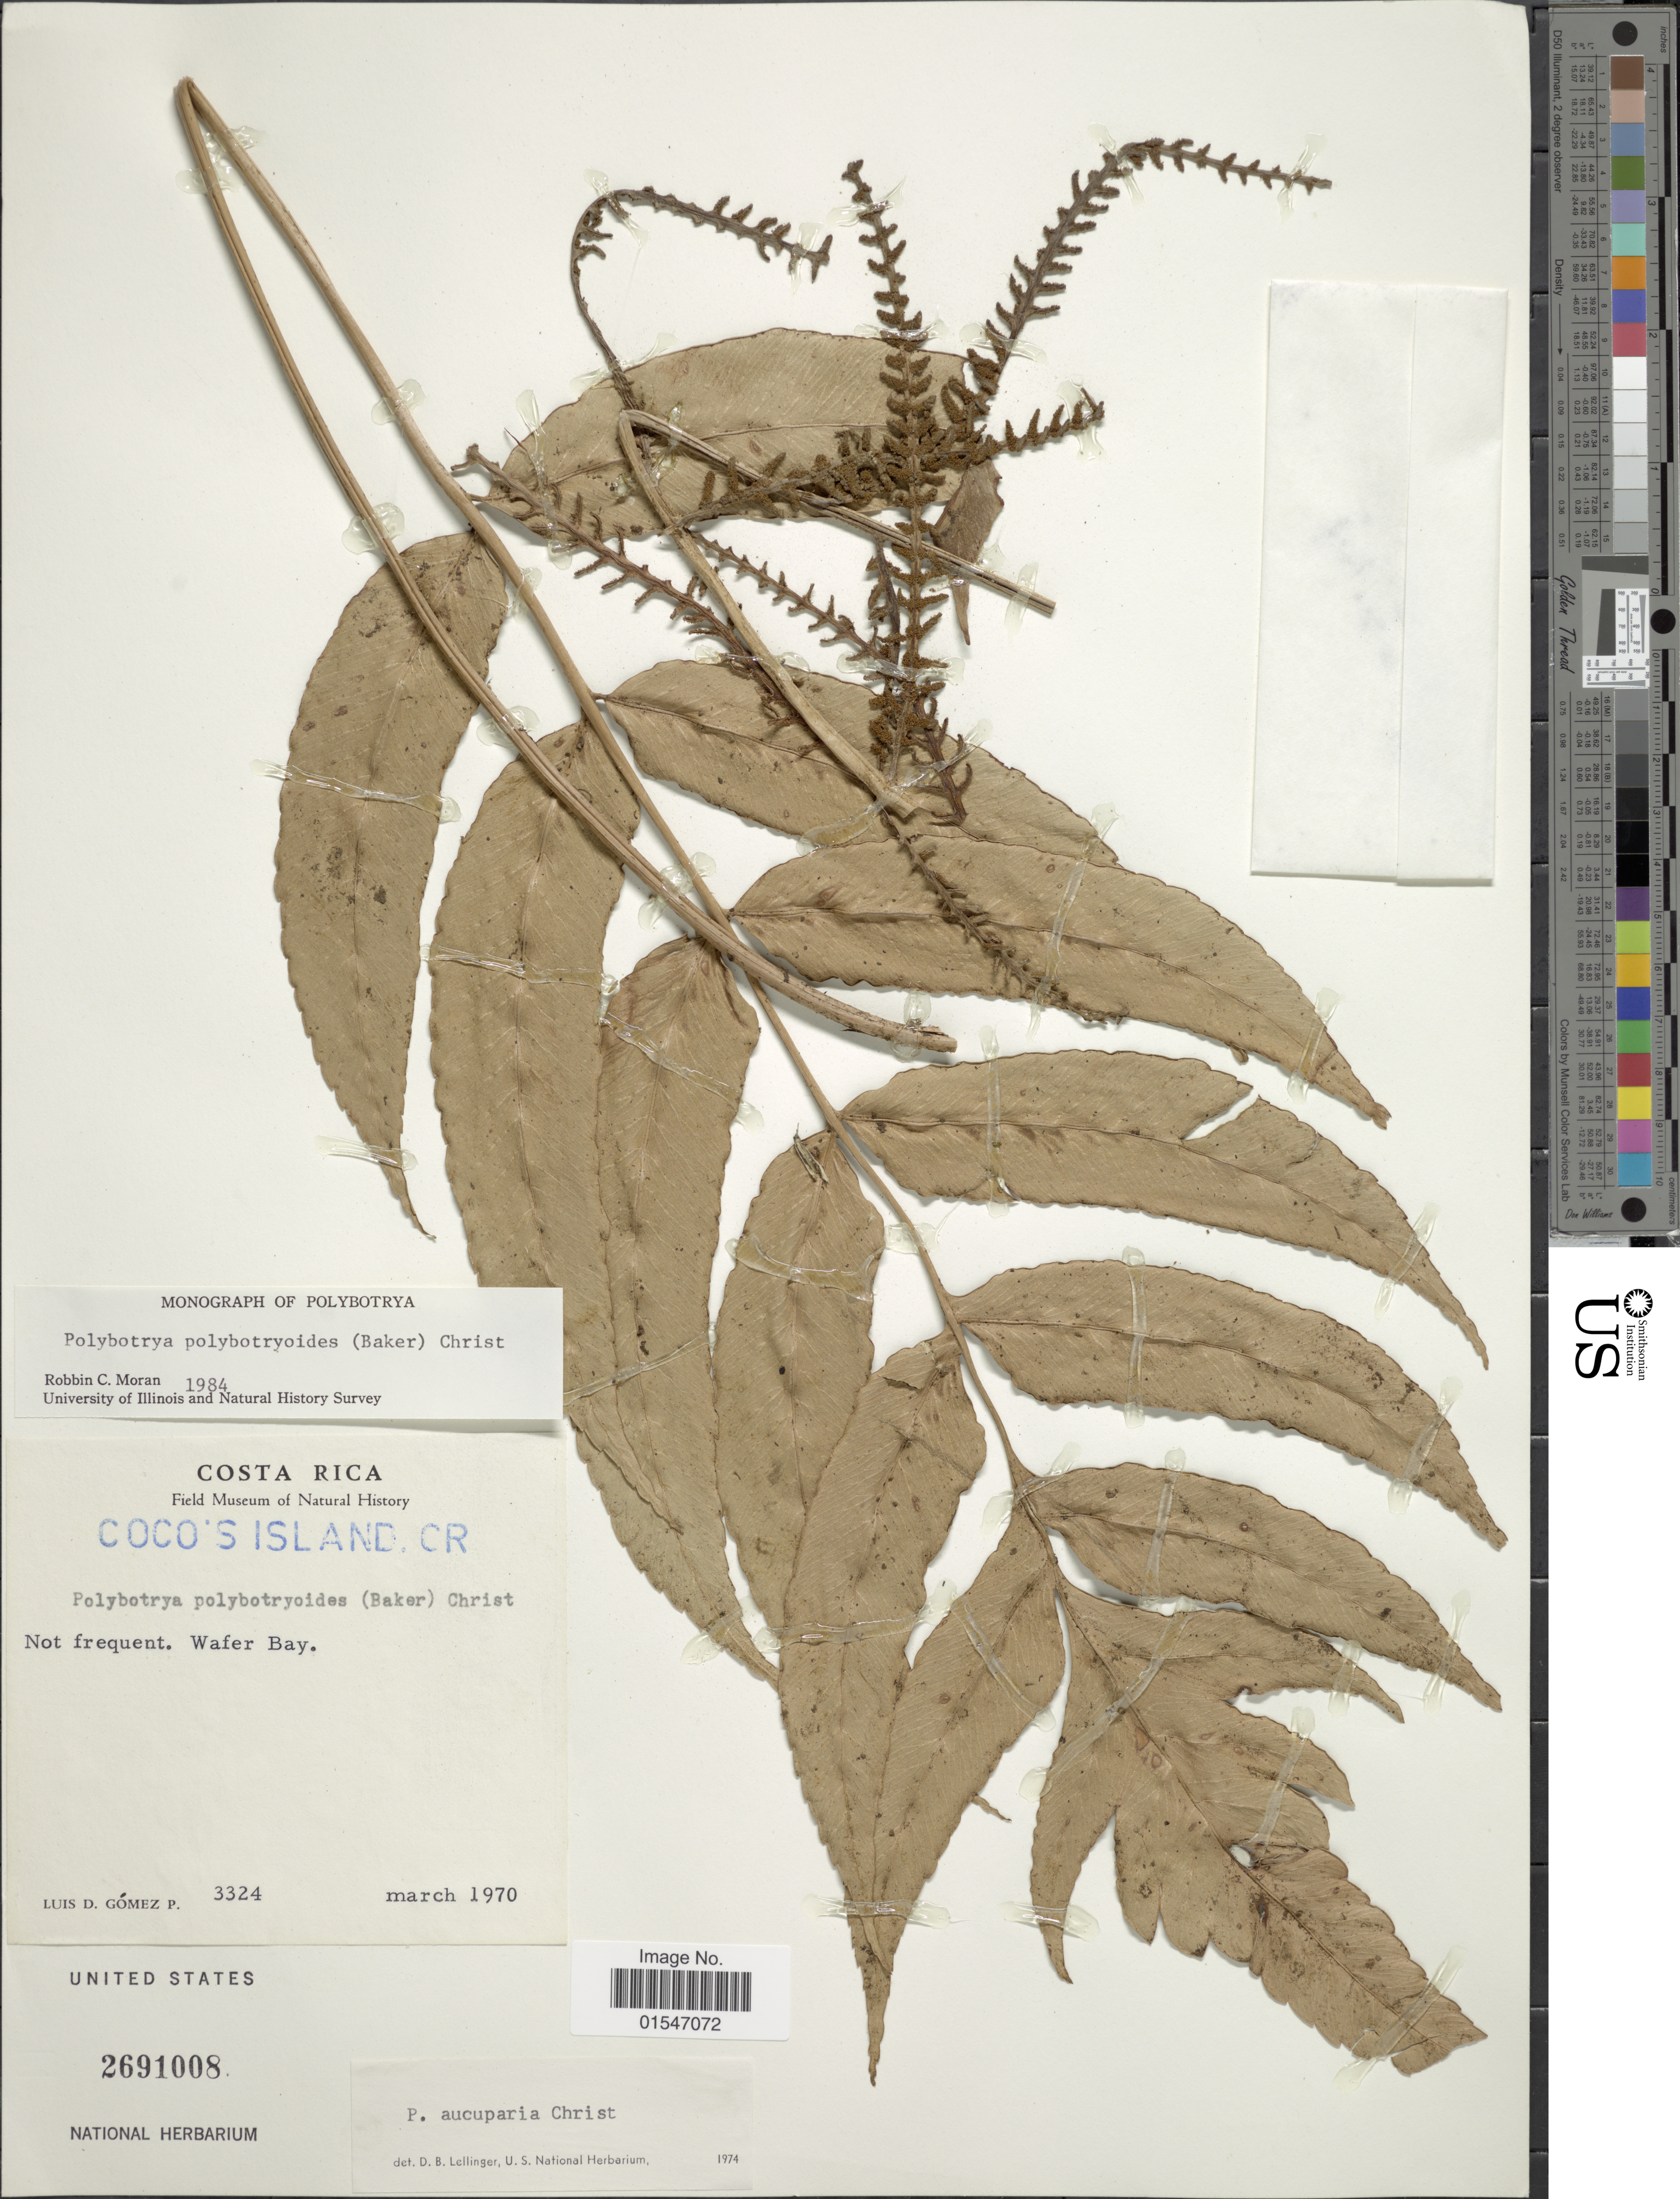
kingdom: Plantae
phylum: Tracheophyta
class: Polypodiopsida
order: Polypodiales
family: Dryopteridaceae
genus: Polybotrya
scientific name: Polybotrya polybotryoides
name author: (Baker) Christ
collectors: L. D. Gómez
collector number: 3324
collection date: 1970-03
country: Costa Rica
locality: Costa Rica. Wafer Bay.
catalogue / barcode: US 2691008